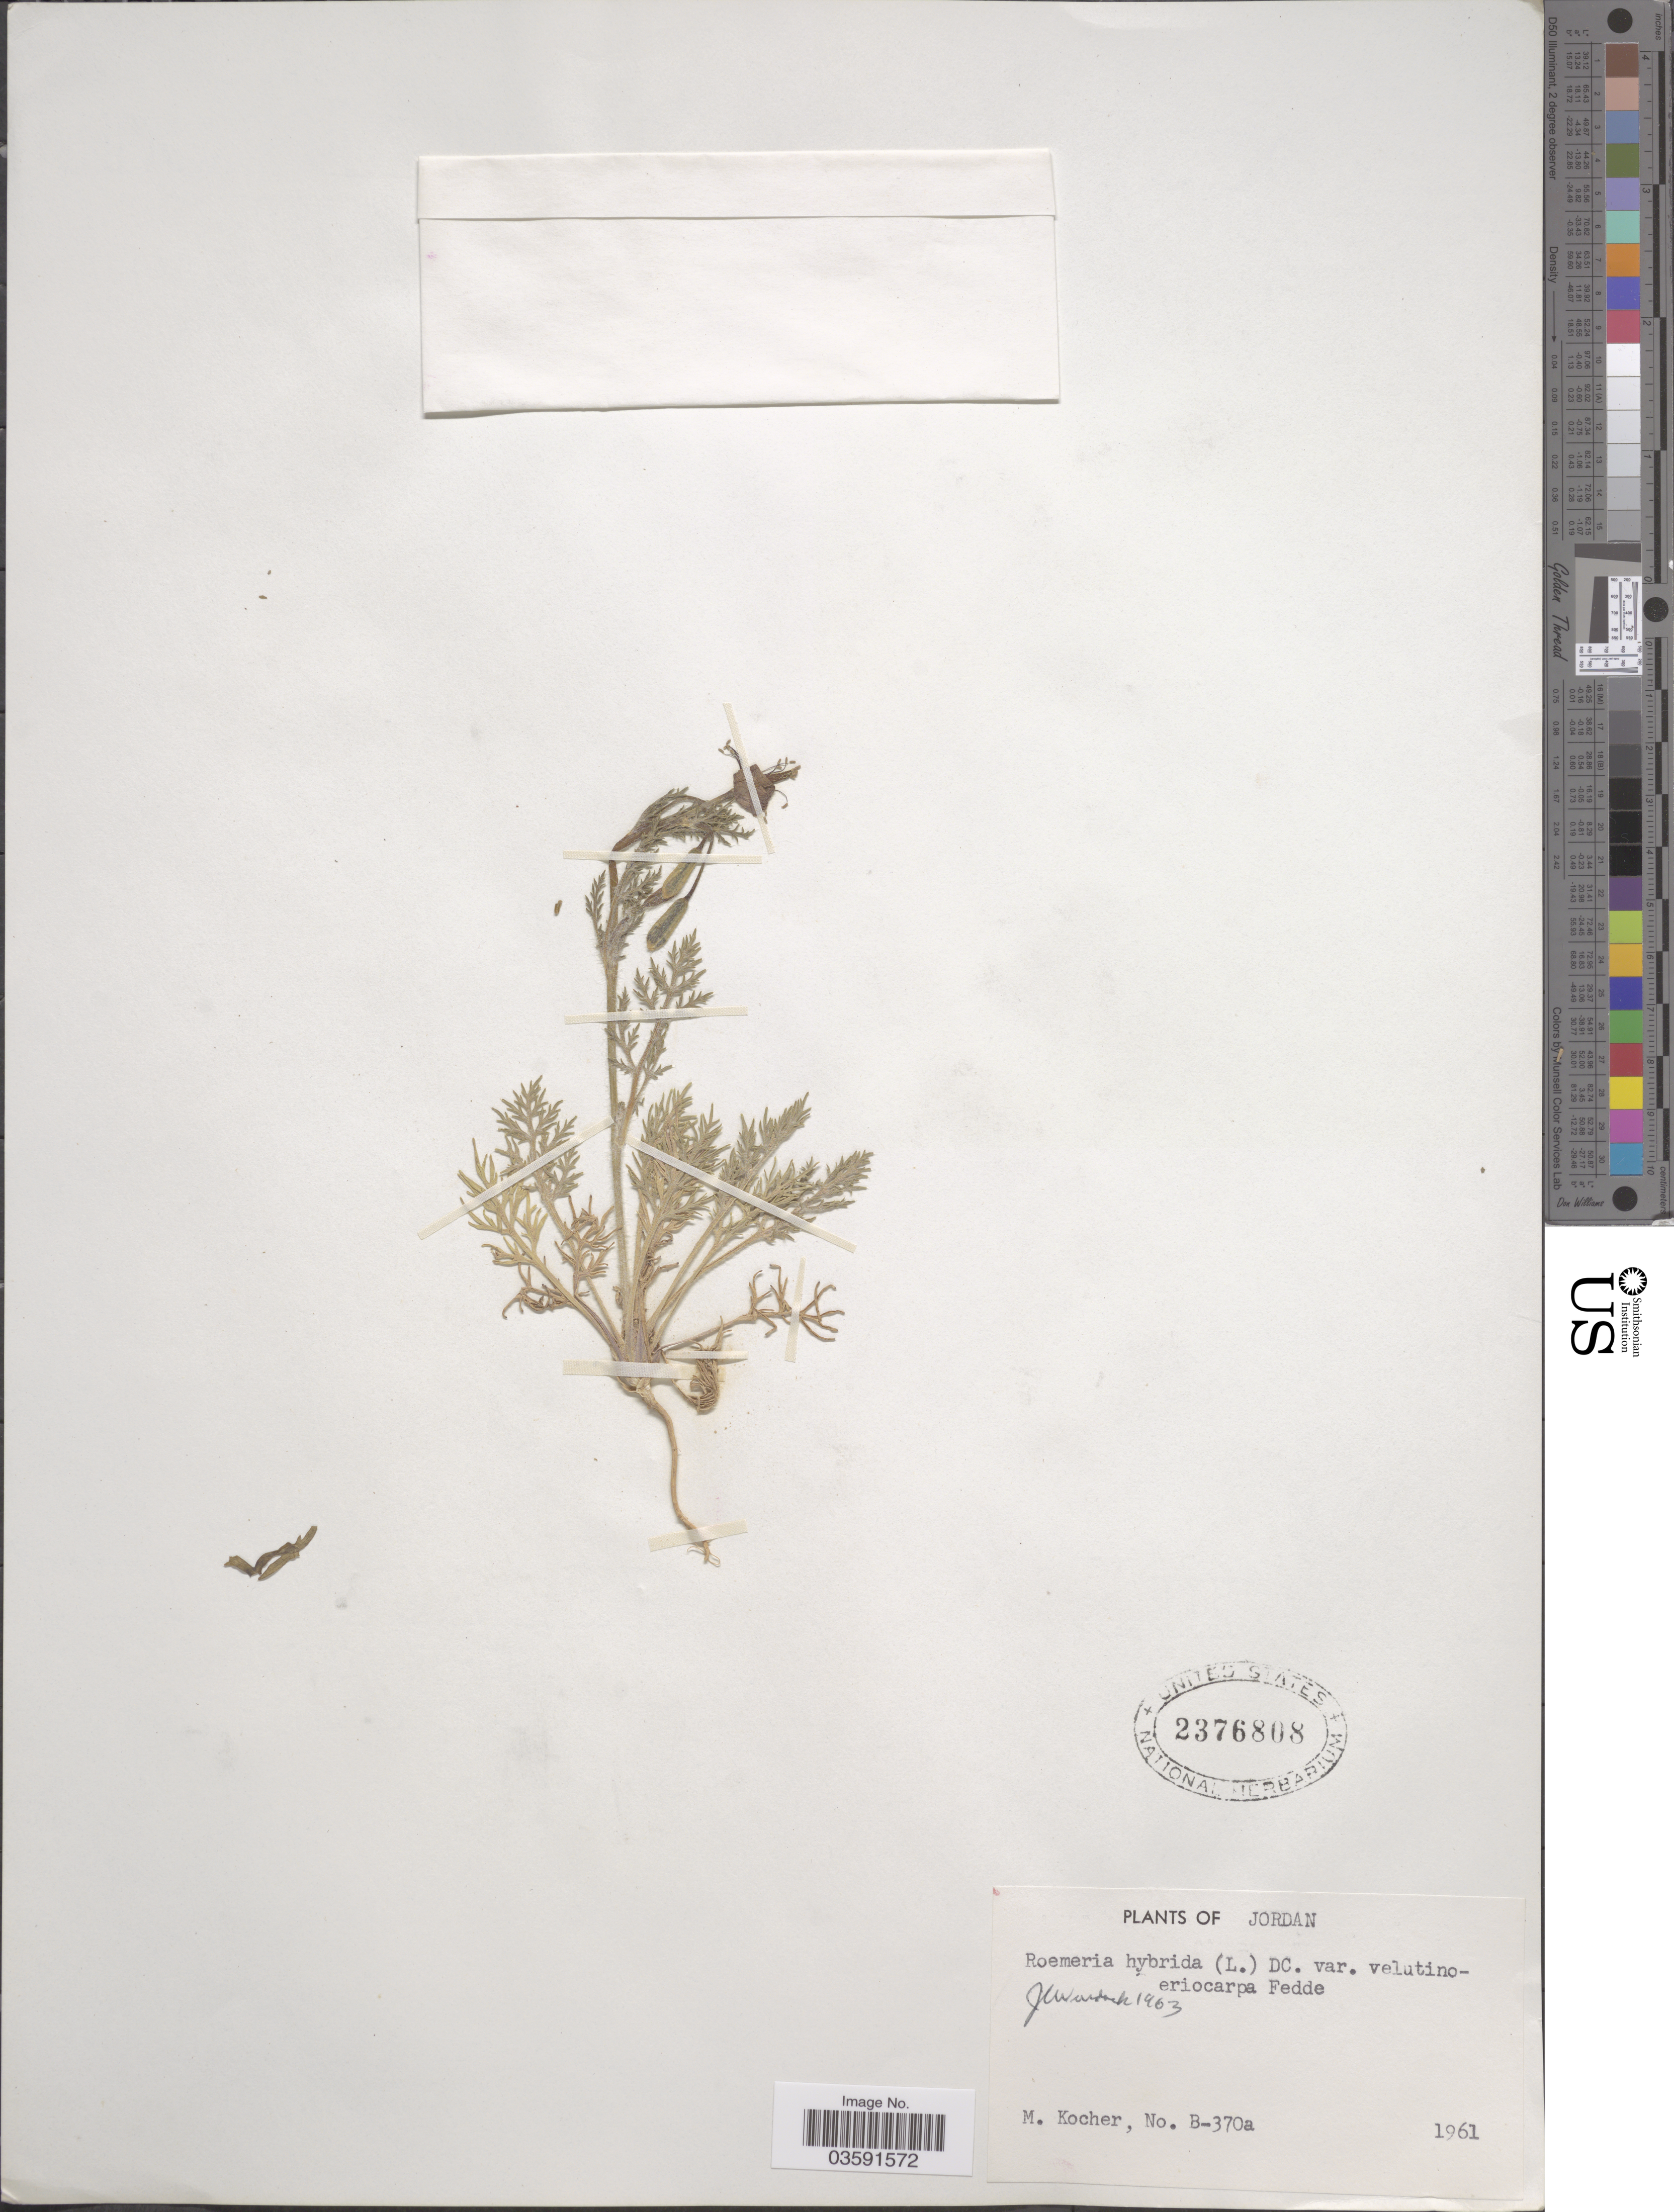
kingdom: Plantae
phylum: Tracheophyta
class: Magnoliopsida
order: Ranunculales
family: Papaveraceae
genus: Papaver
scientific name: Papaver dodecandrum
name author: (Forssk.) Medik.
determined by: Strong, M. T., (US), Smithsonian Institution - National Museum of Natural History (UNITED STATES)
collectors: M. Kocher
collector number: B-370a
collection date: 1961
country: Jordan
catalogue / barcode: US 2376808